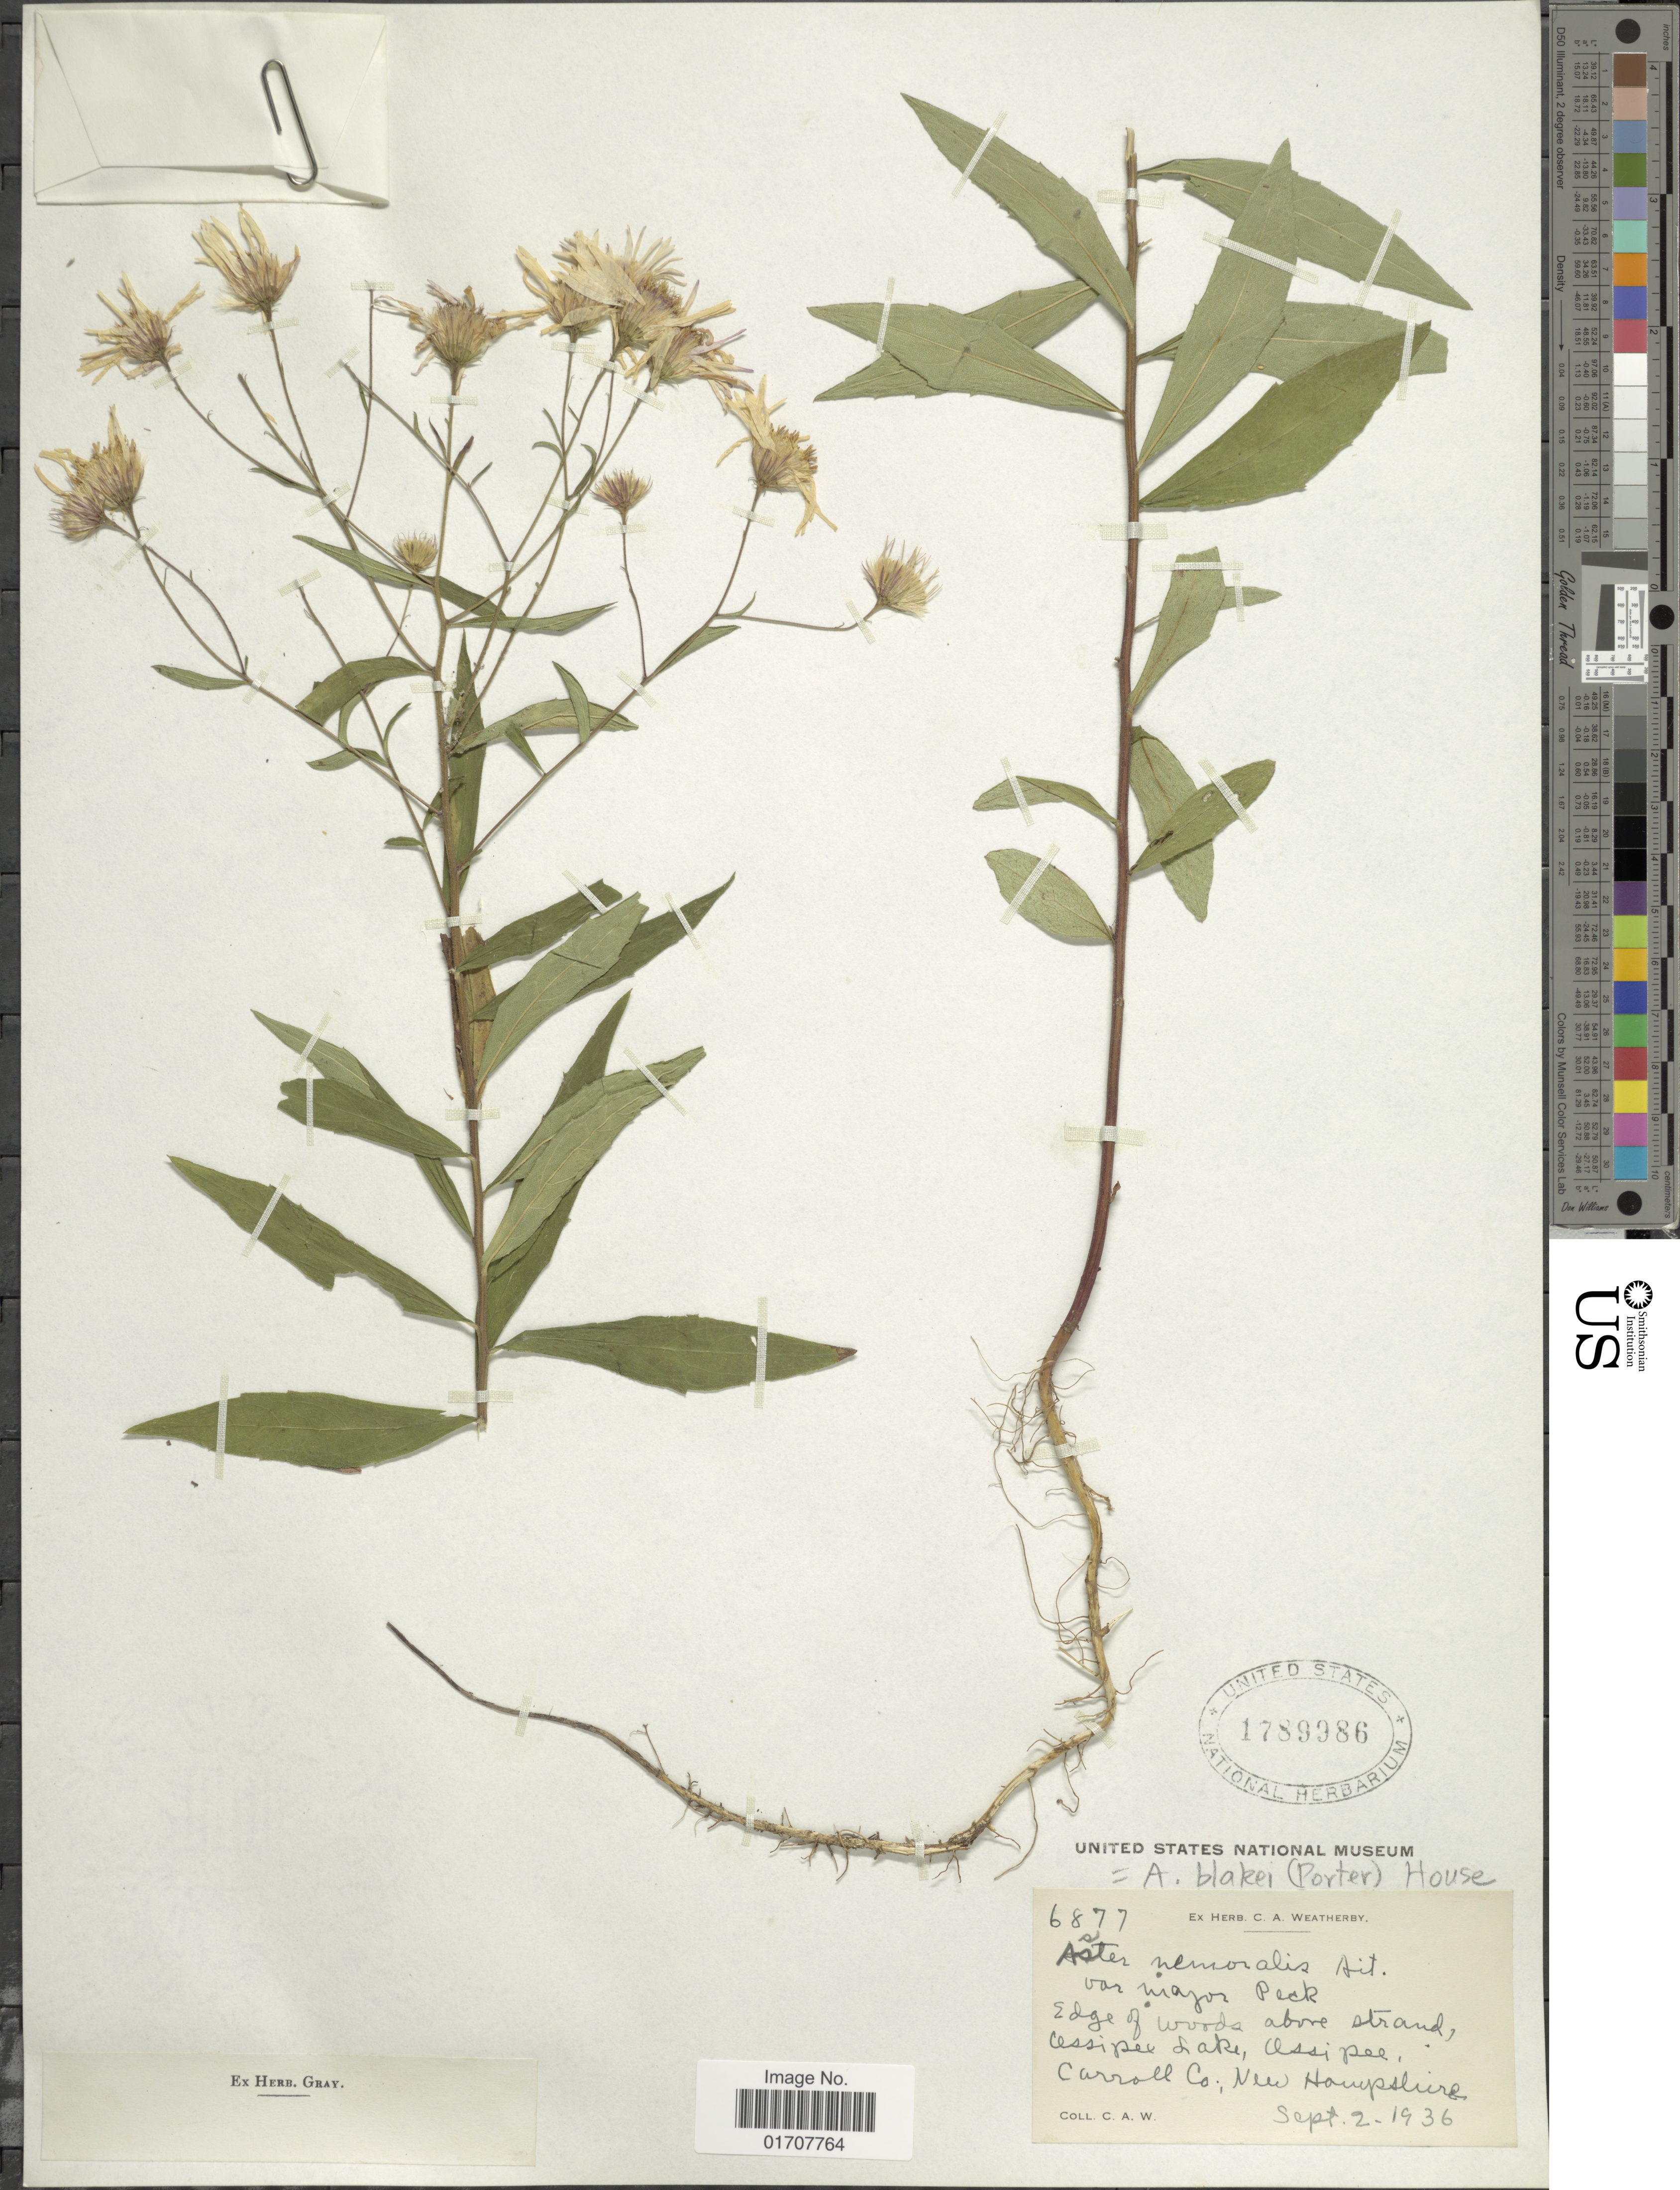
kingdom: Plantae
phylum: Tracheophyta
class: Magnoliopsida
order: Asterales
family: Asteraceae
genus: Oclemena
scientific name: Oclemena x blakei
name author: (Porter) G.L. Nesom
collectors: C. A. Weatherby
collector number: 6877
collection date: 1936-09-02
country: United States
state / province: New Hampshire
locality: Edge of woods above strand, Cessipee Lake, Cessipee, Carroll Co.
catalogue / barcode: US 1789986